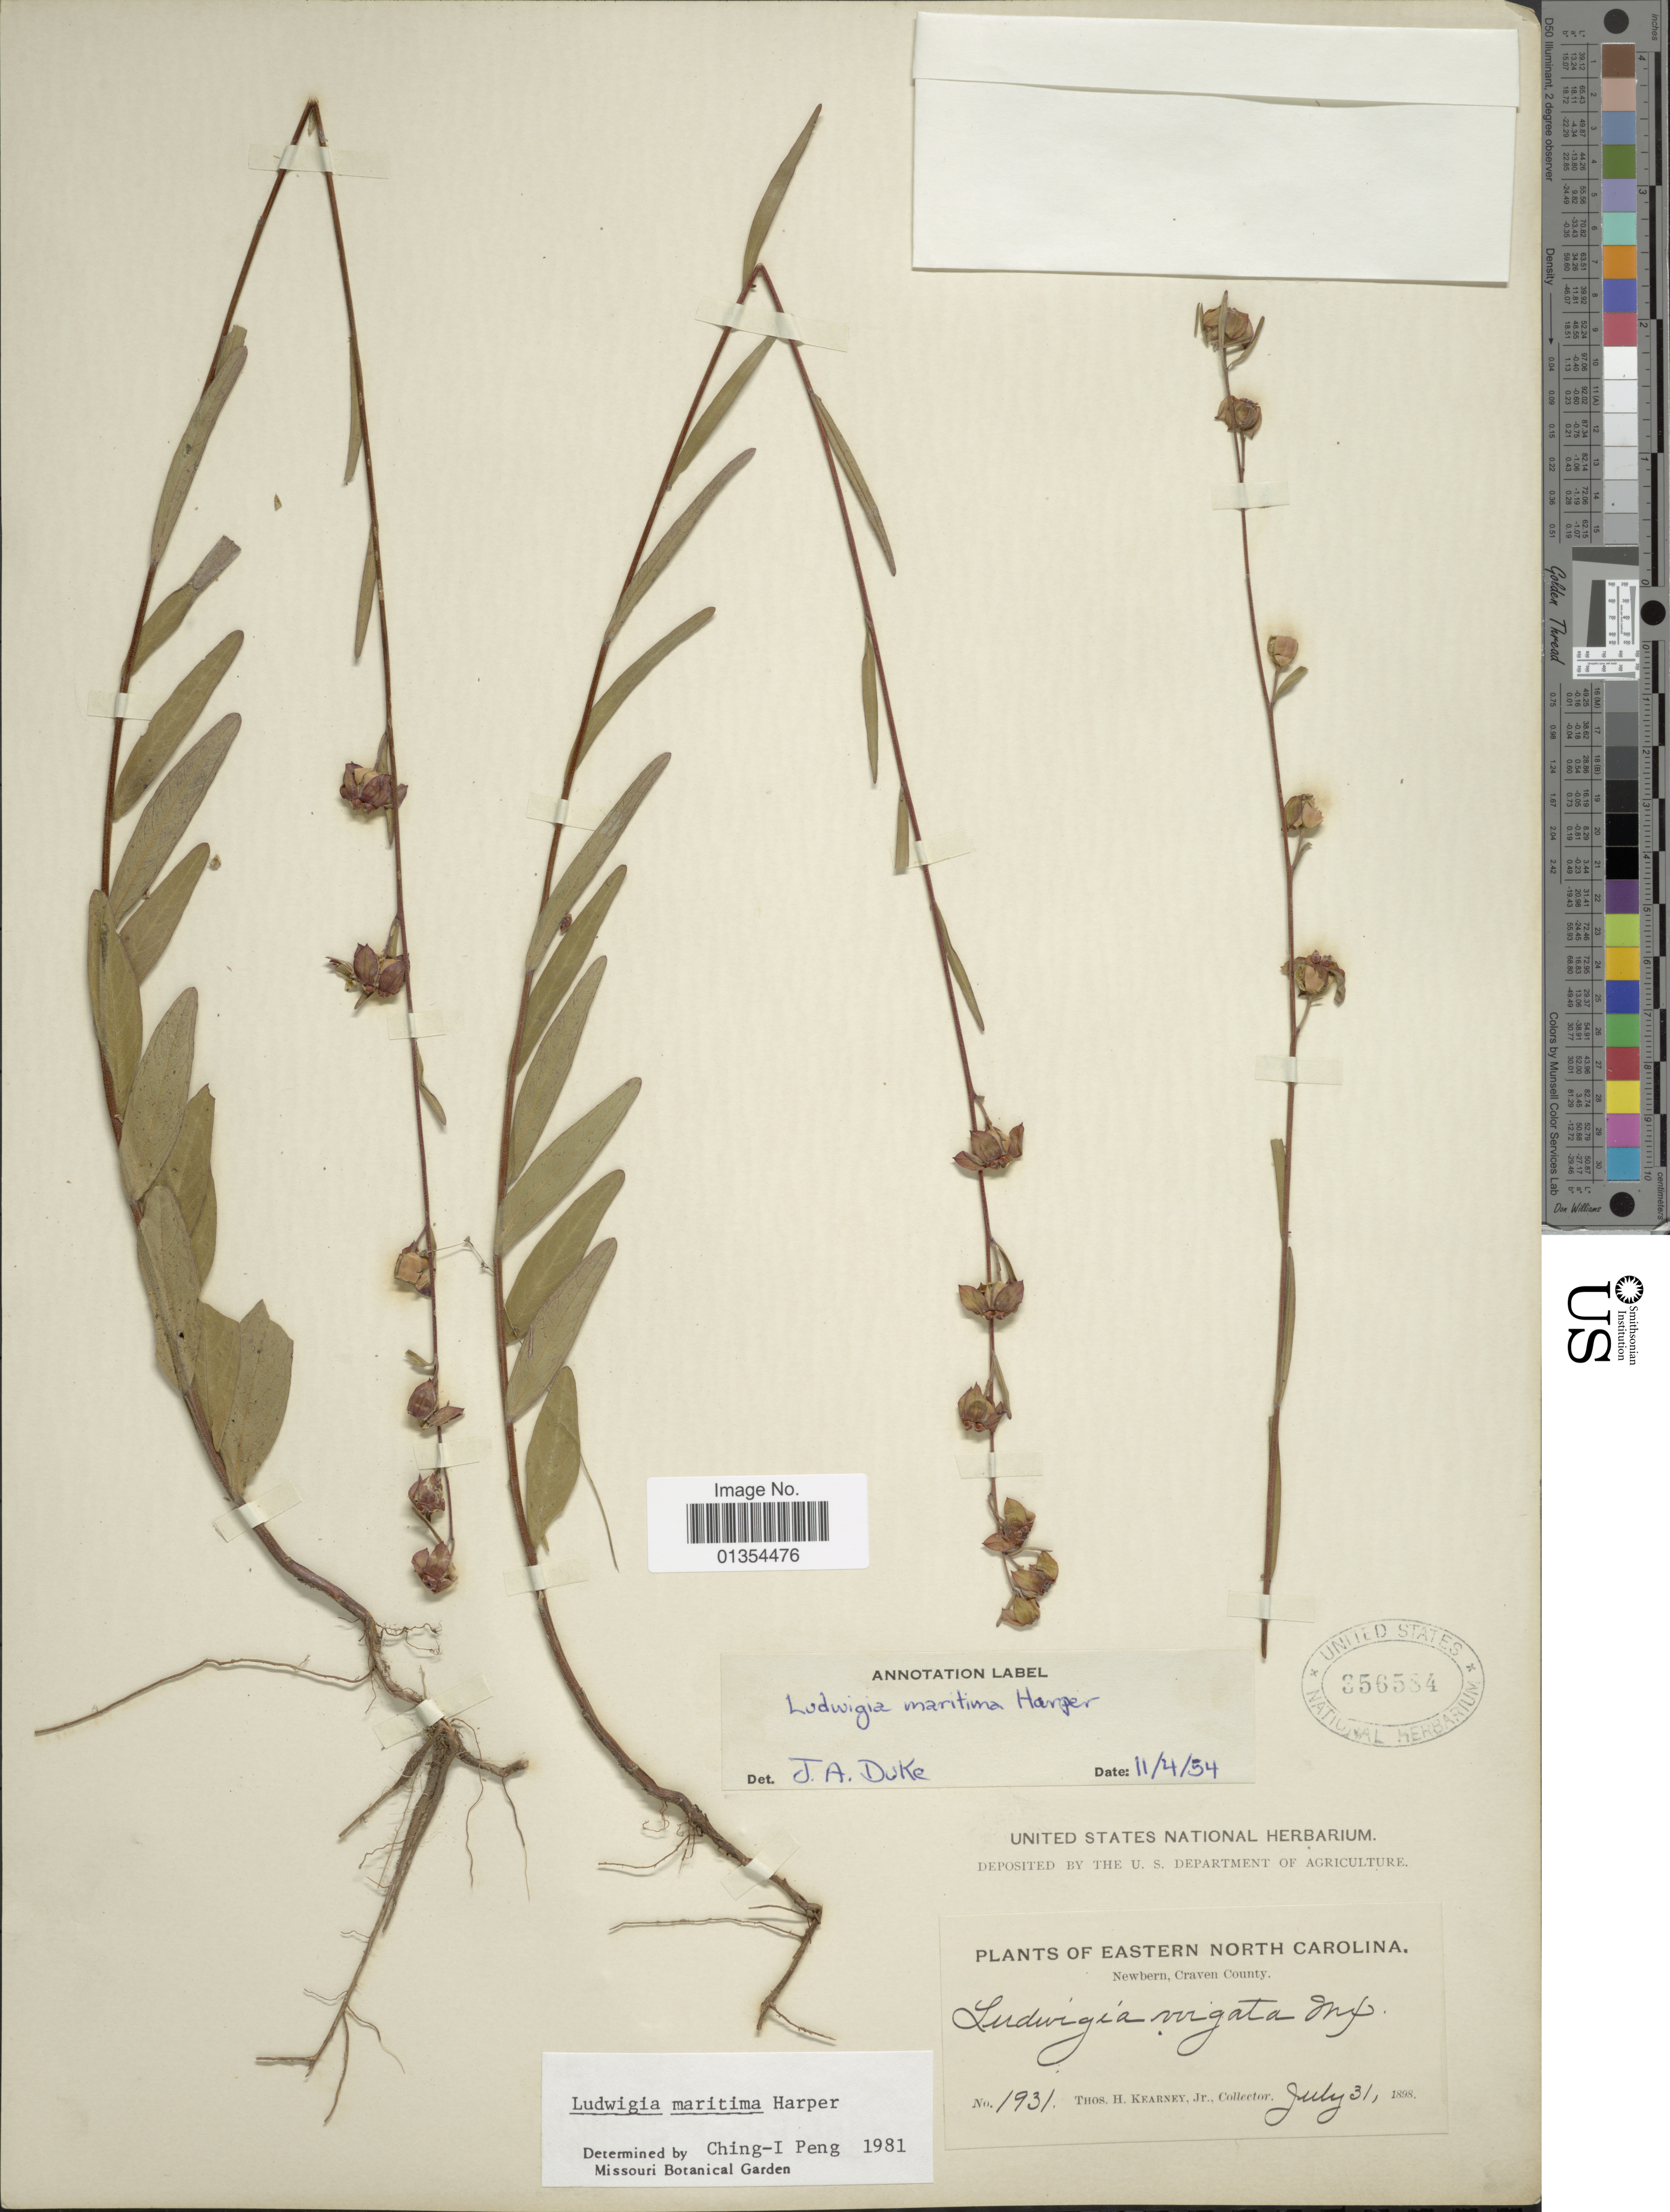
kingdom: Plantae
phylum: Tracheophyta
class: Magnoliopsida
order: Myrtales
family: Onagraceae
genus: Ludwigia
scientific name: Ludwigia maritima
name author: R.M. Harper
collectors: T. H. Kearney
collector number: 1931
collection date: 1898-07-31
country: United States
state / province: North Carolina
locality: Newbern, Craven County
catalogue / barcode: US 356584